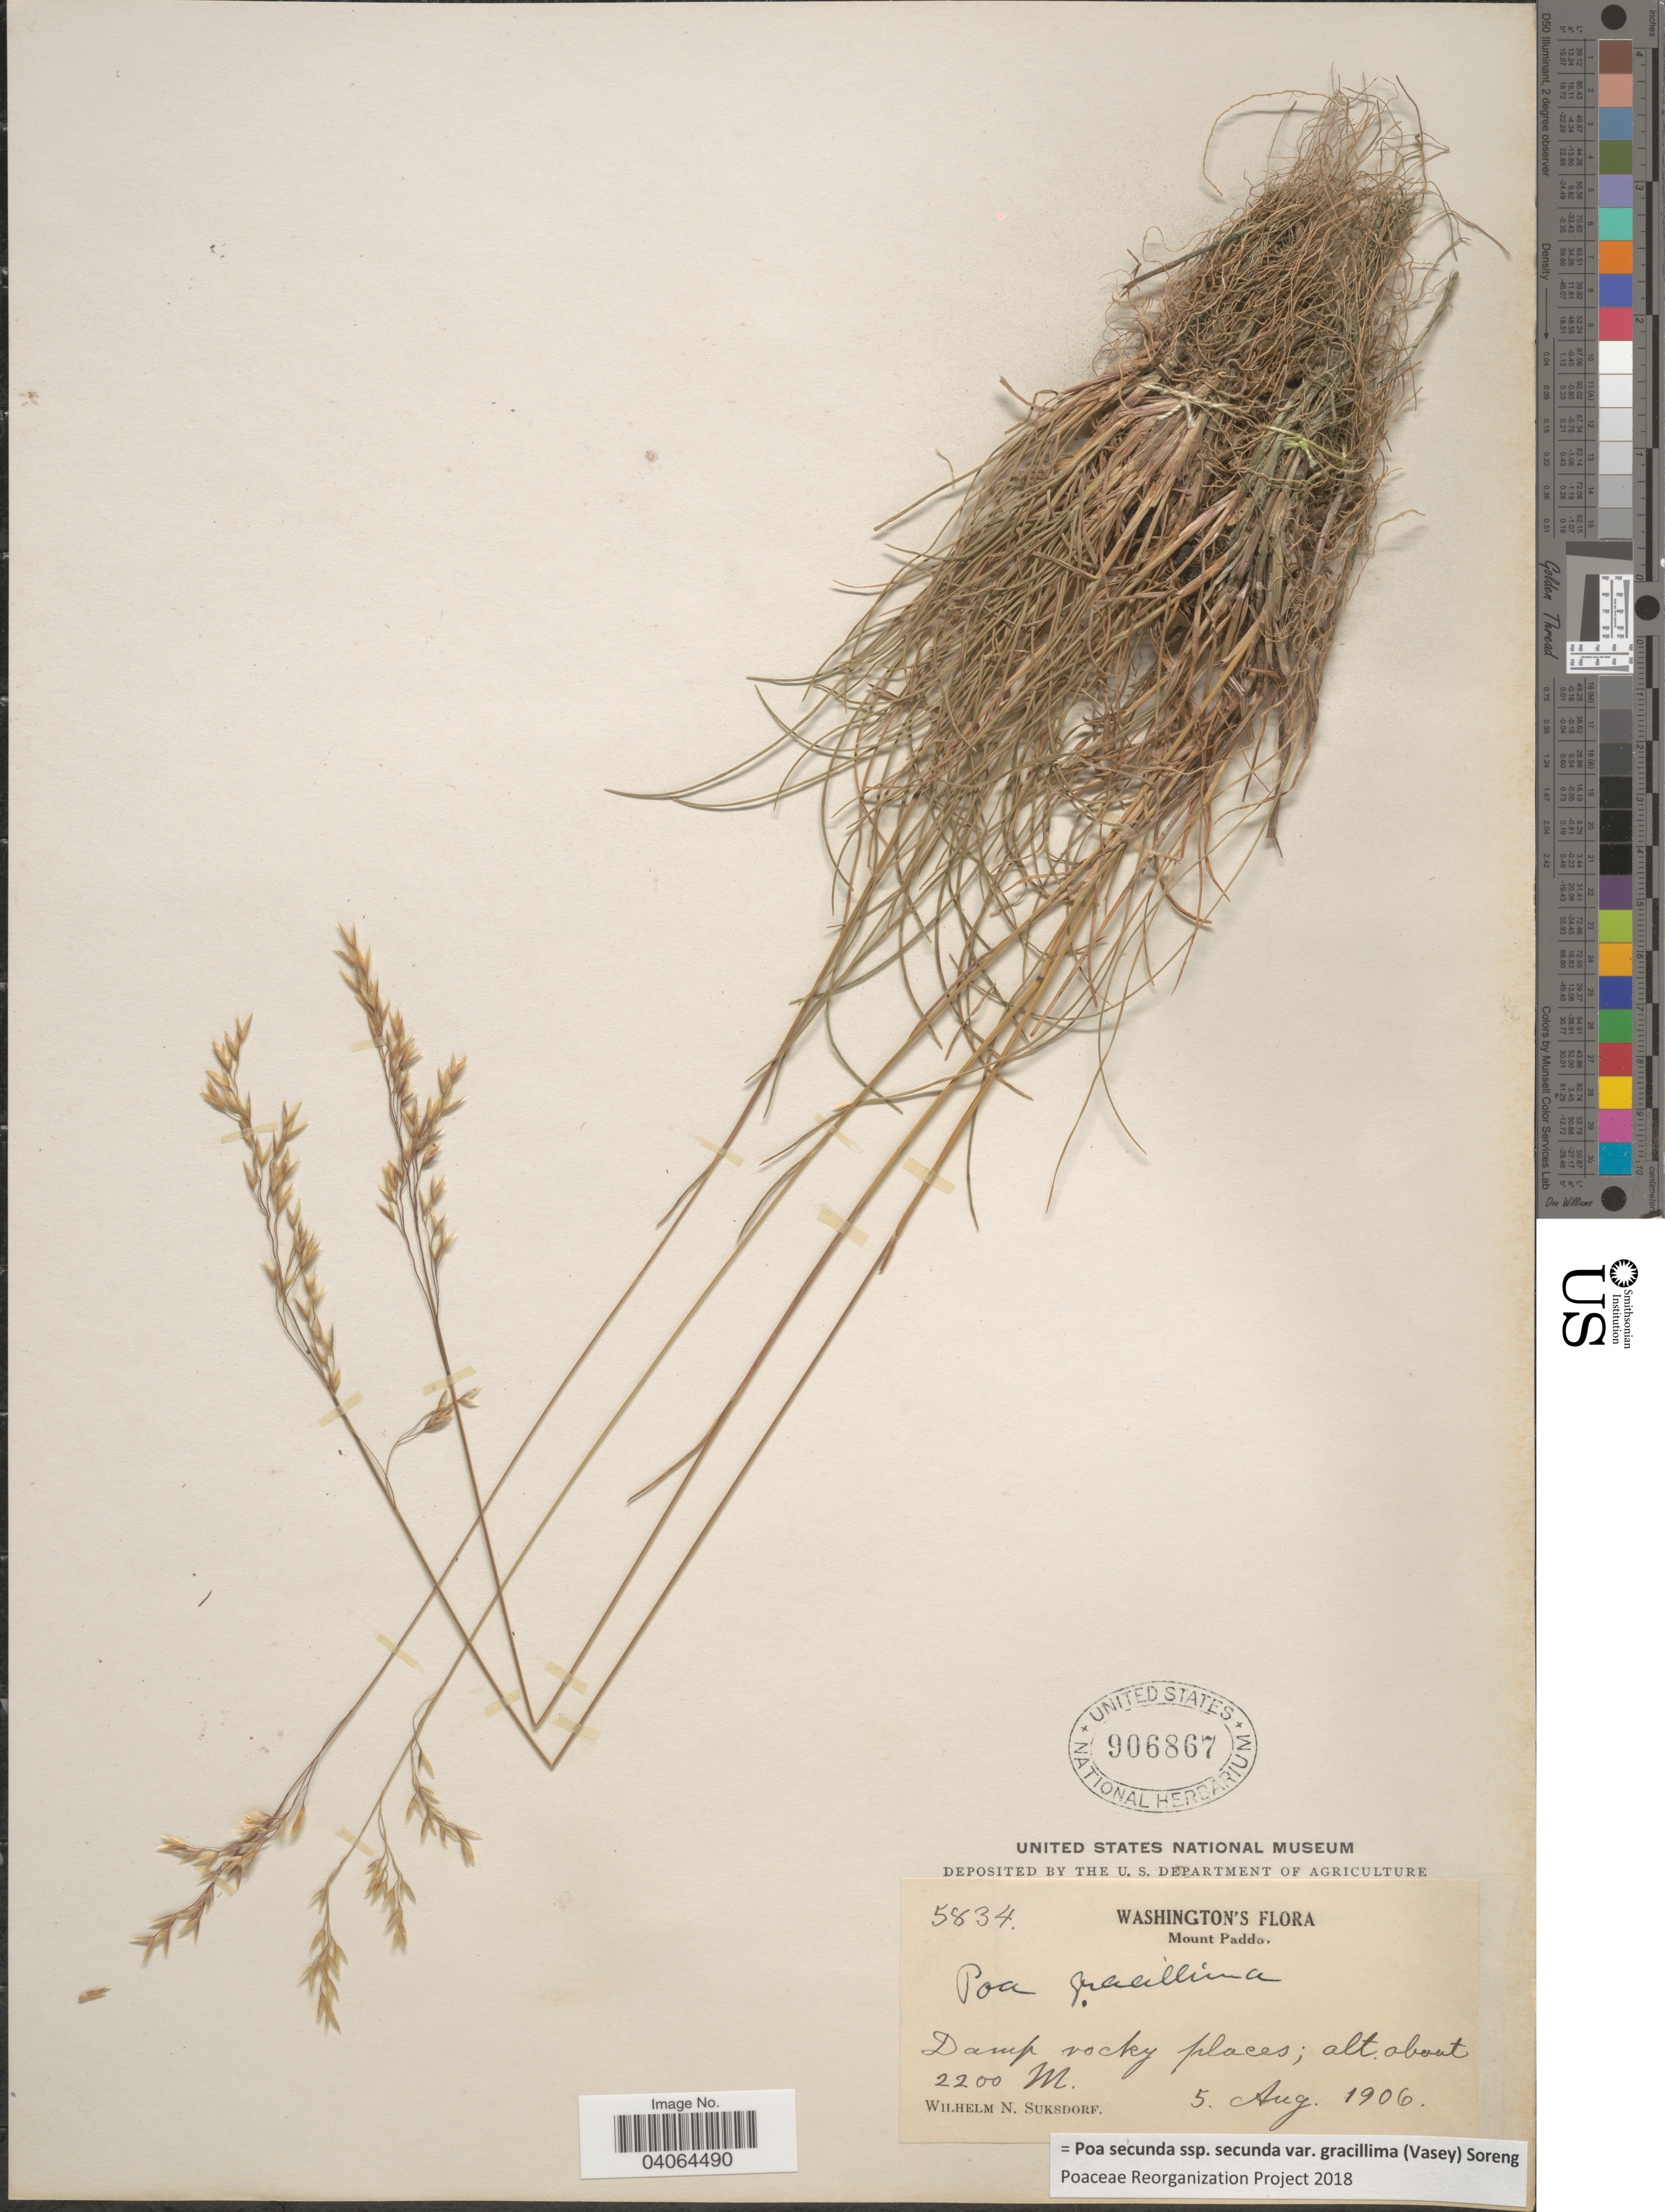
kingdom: Plantae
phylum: Tracheophyta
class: Liliopsida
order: Poales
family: Poaceae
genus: Poa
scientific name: Poa secunda subsp. secunda var. gracillima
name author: (Vasey) Soreng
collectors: W. N. Suksdorf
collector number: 5834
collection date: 1906-08-05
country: United States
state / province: Washington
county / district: Skamania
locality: Mount Paddo.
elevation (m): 2200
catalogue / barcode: US 906867